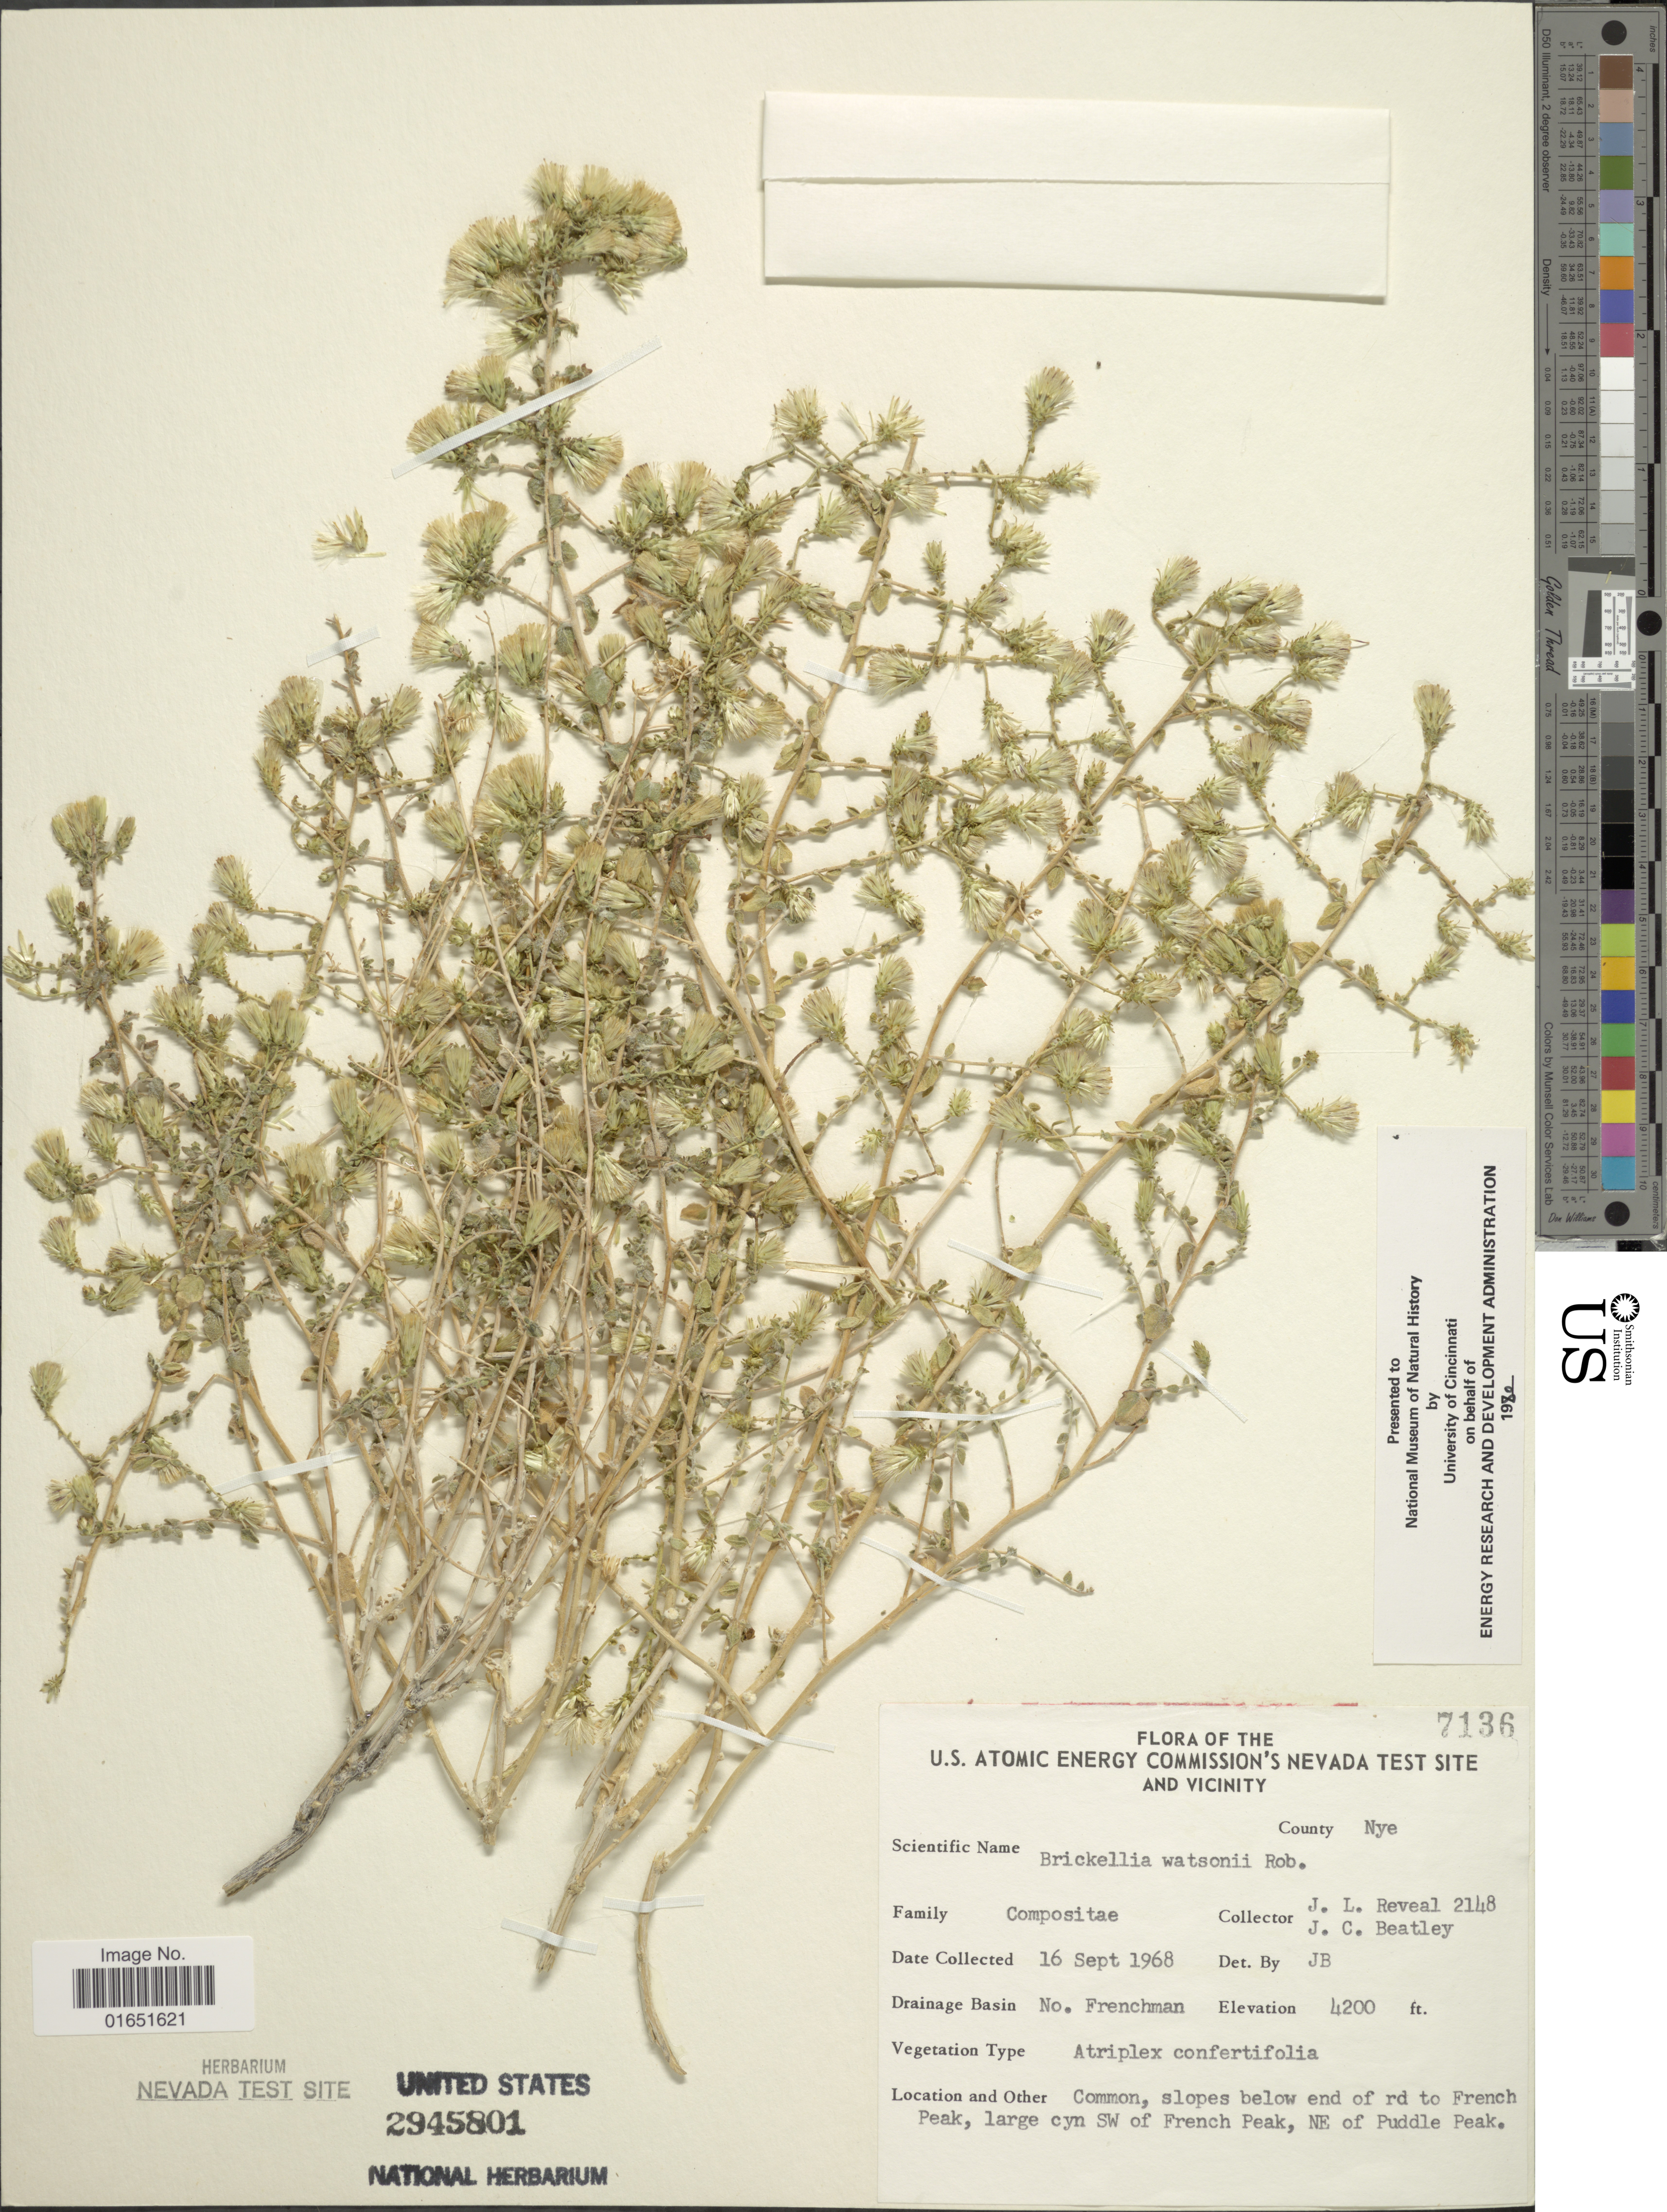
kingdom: Plantae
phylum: Tracheophyta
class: Magnoliopsida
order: Asterales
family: Asteraceae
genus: Brickellia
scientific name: Brickellia watsonii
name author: B.L. Rob.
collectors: J. L. Reveal & J. C. Beatley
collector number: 2148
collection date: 1968-09-16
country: United States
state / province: Nevada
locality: U.S. Atomic Energy Commison's Nevada Test Site and Vicinity, County Nye, Drainage Basin No Frenchman, Common, slopes below end of rd to French Peak, large cyn SW of French Peak, NE of Puddle Peak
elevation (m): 1280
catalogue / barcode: US 2945801